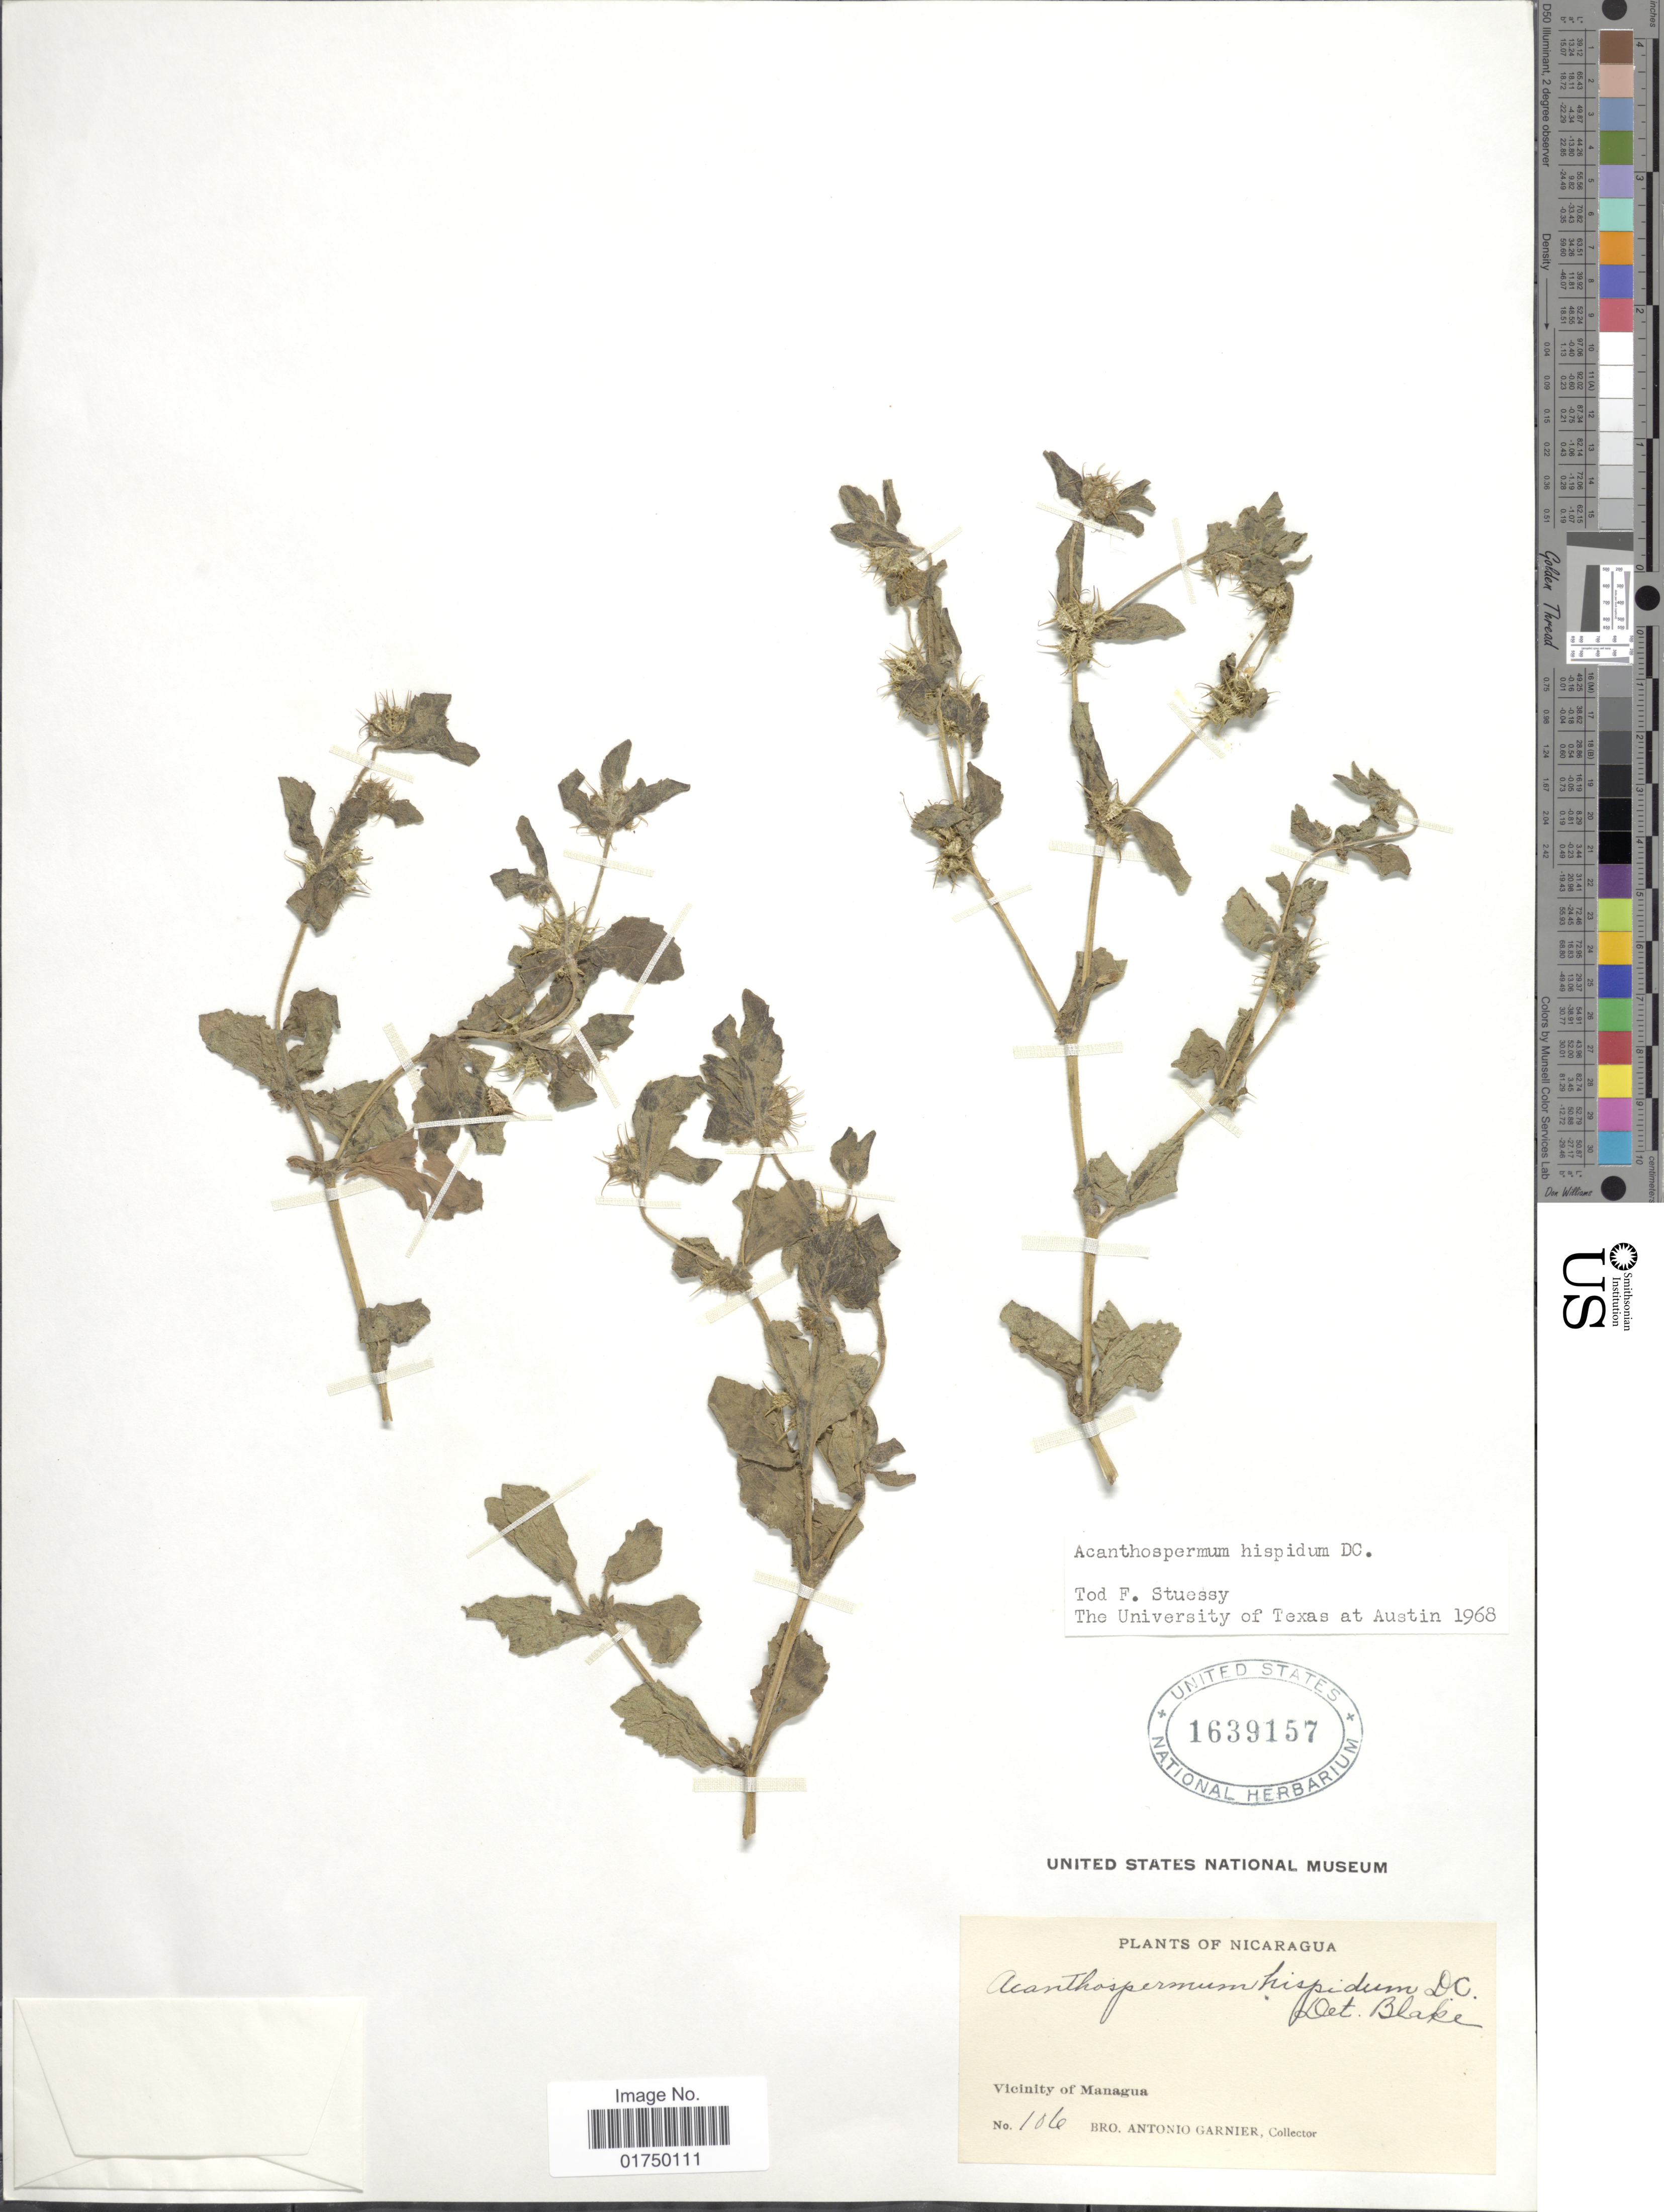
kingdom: Plantae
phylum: Tracheophyta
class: Magnoliopsida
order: Asterales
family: Asteraceae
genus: Acanthospermum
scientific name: Acanthospermum hispidum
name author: DC.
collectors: Bro. A. Garnier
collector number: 106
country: Nicaragua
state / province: Managua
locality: Vicinity of Managua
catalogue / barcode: US 1639157